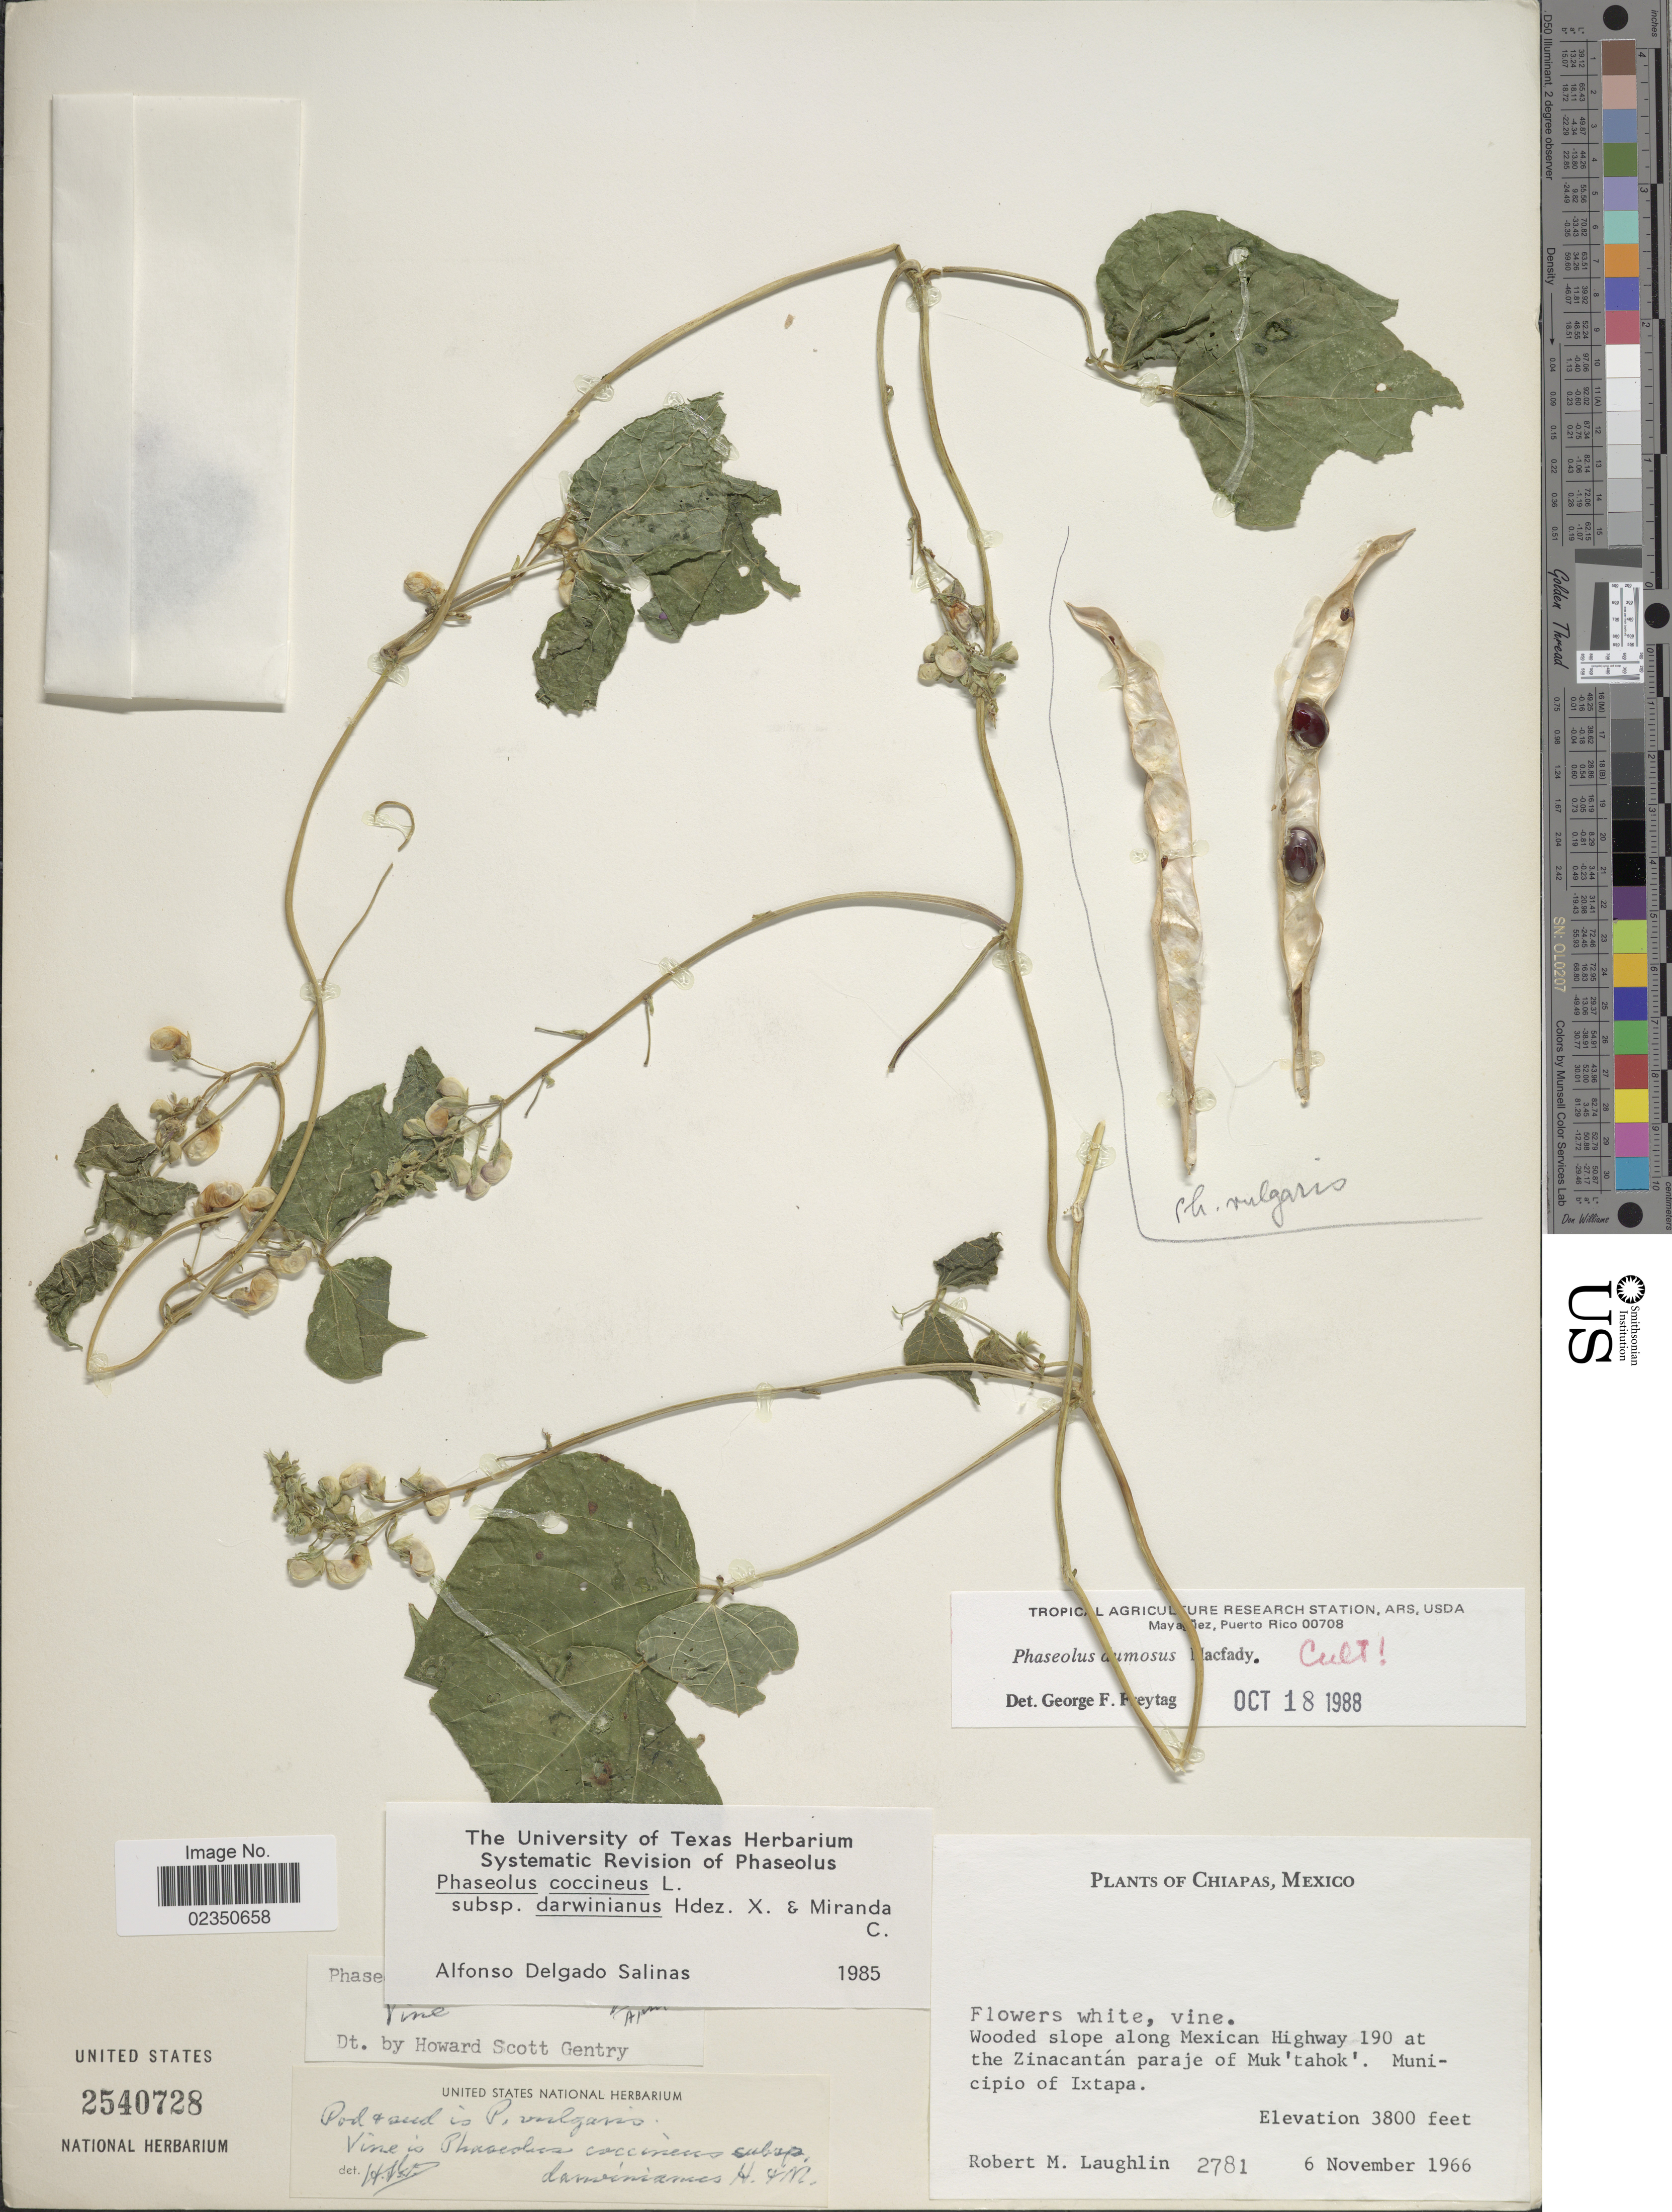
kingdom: Plantae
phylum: Tracheophyta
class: Magnoliopsida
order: Fabales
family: Fabaceae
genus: Phaseolus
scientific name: Phaseolus dumosus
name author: Macfad.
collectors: R. M. Laughlin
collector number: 2781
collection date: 1966-11-06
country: Mexico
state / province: Chiapas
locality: Wooded slope along Mexican Highway 190 at the Zinacantan paraje of Muk'tahok', Municipio of Ixtapa.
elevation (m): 1158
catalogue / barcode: US 2540728